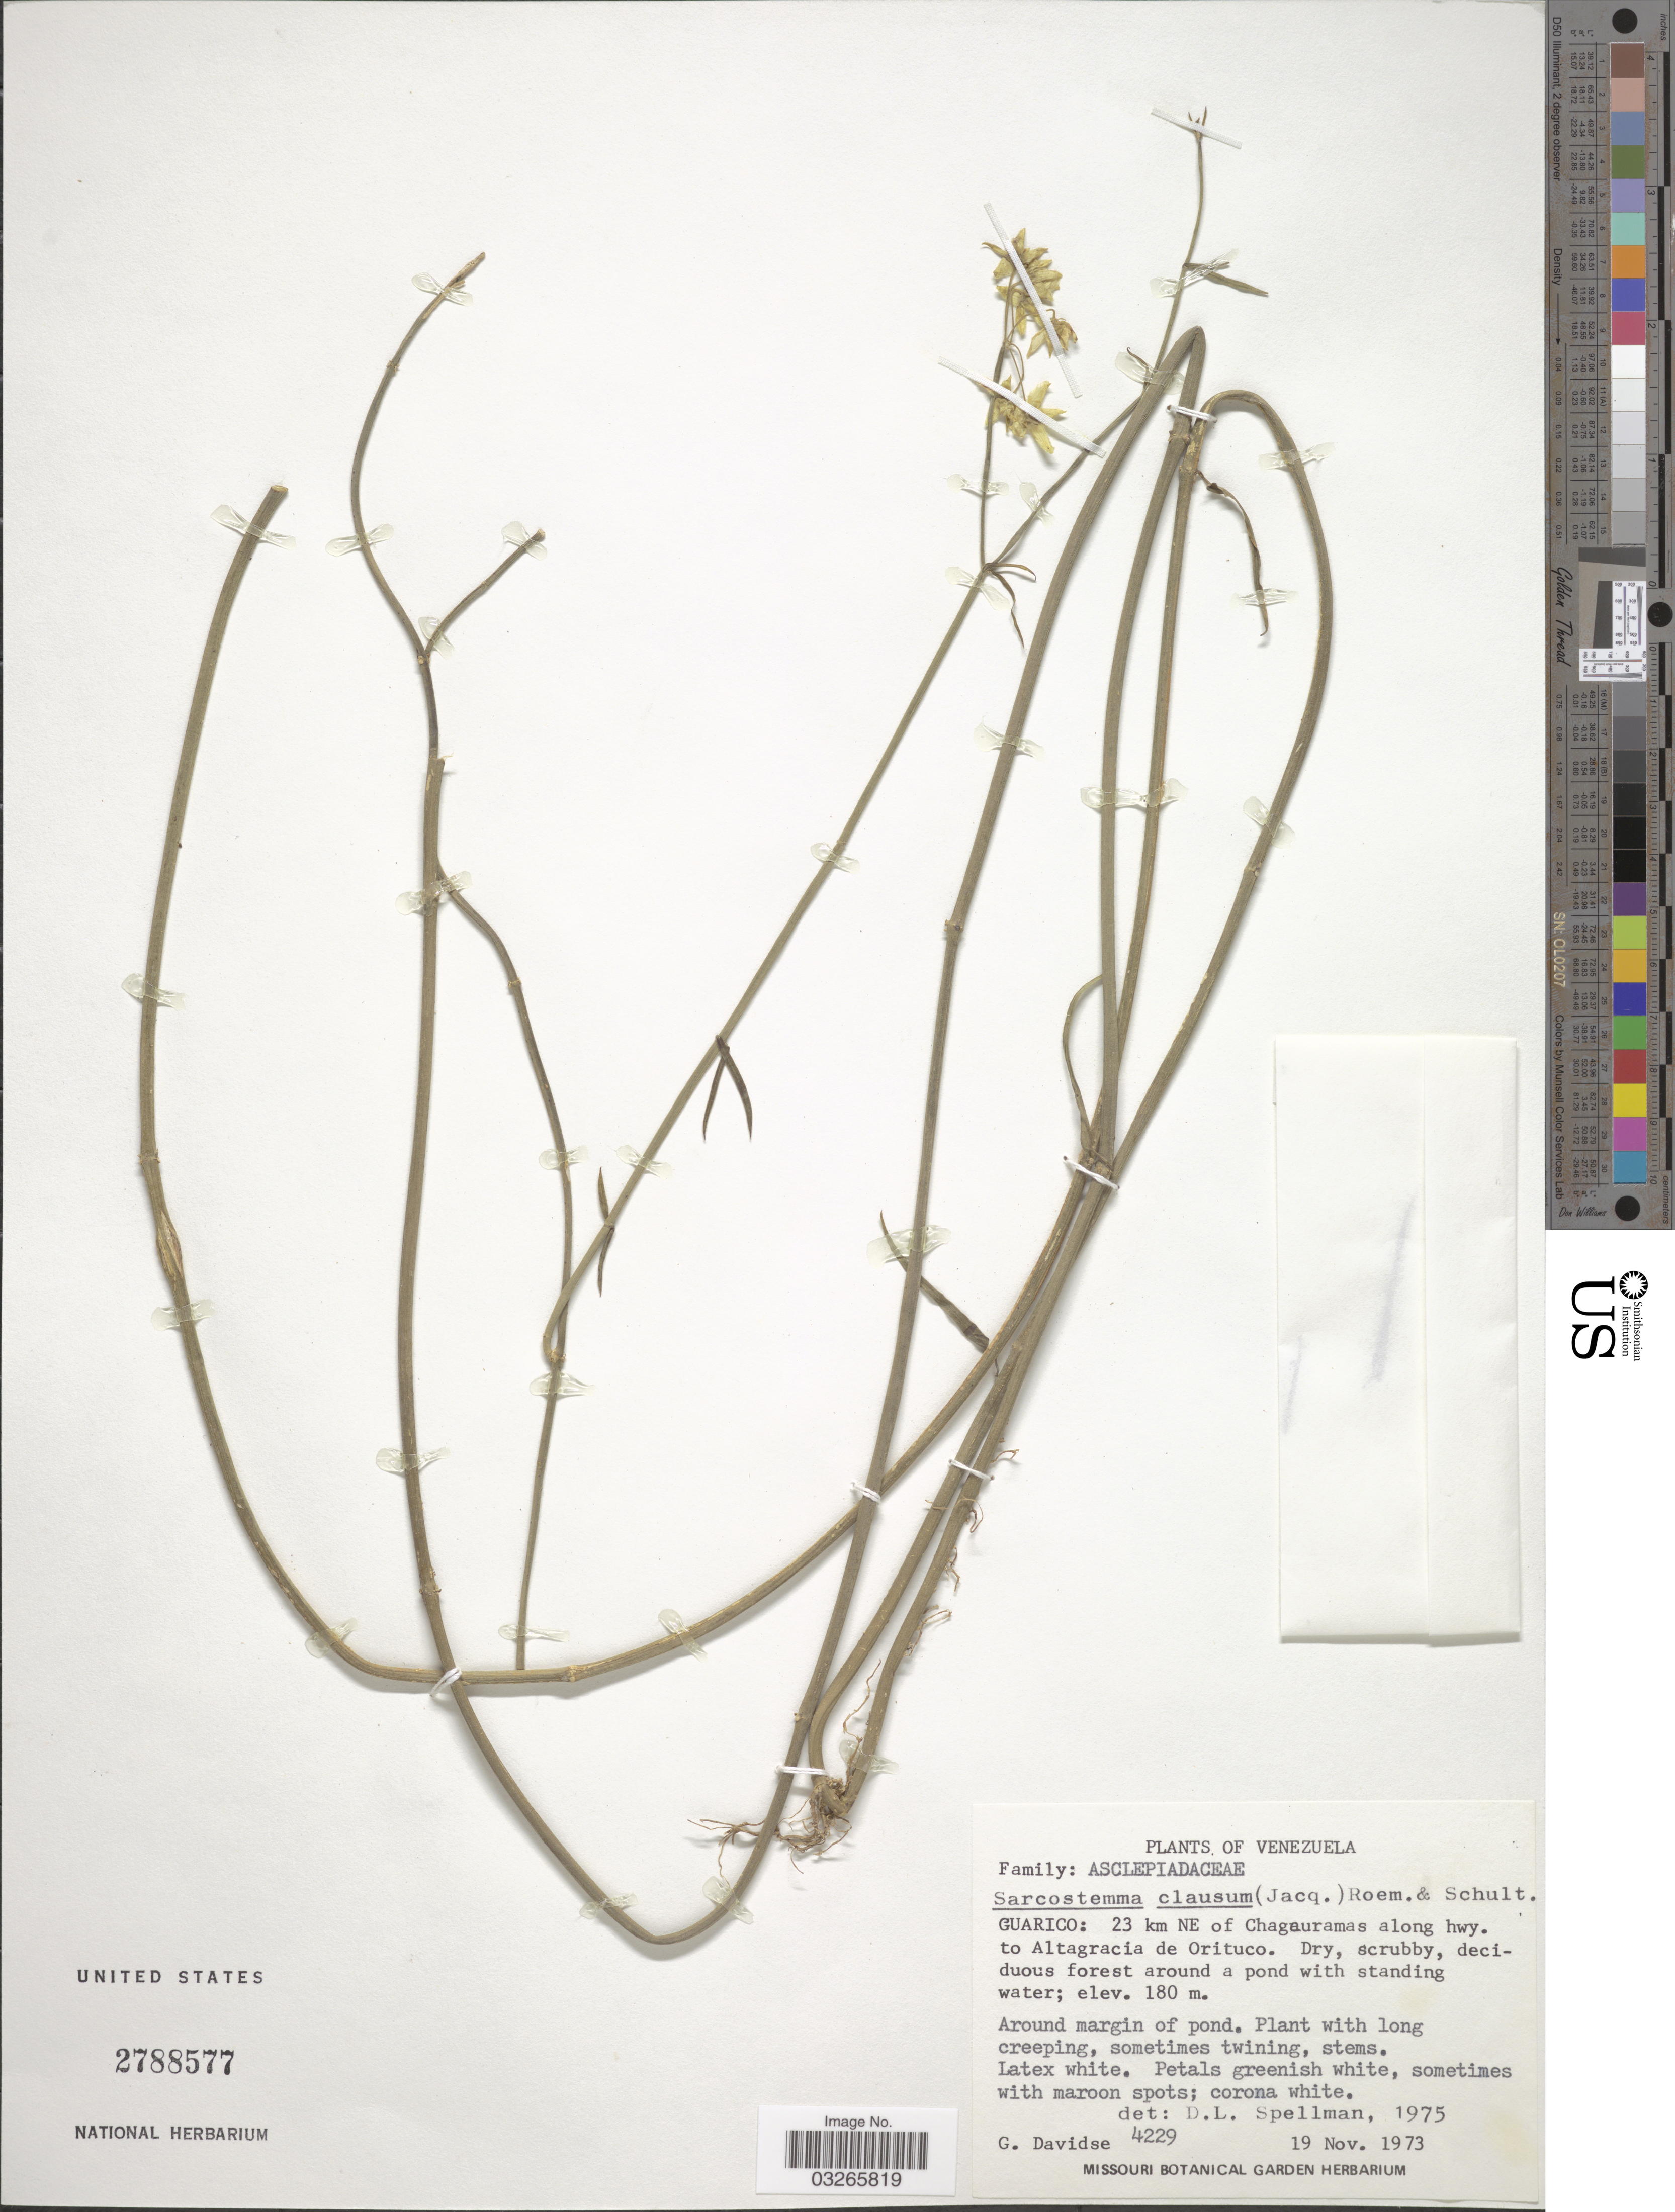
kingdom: Plantae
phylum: Tracheophyta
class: Magnoliopsida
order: Gentianales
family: Apocynaceae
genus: Sarcostemma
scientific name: Sarcostemma clausum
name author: (Jacq.) Schult.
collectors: G. Davidse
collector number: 4229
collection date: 1973-11-19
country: Venezuela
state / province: Guárico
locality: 23 km NE of Chagauramas along hwy. to Altagracia de Orituco.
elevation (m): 180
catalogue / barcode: US 2788577